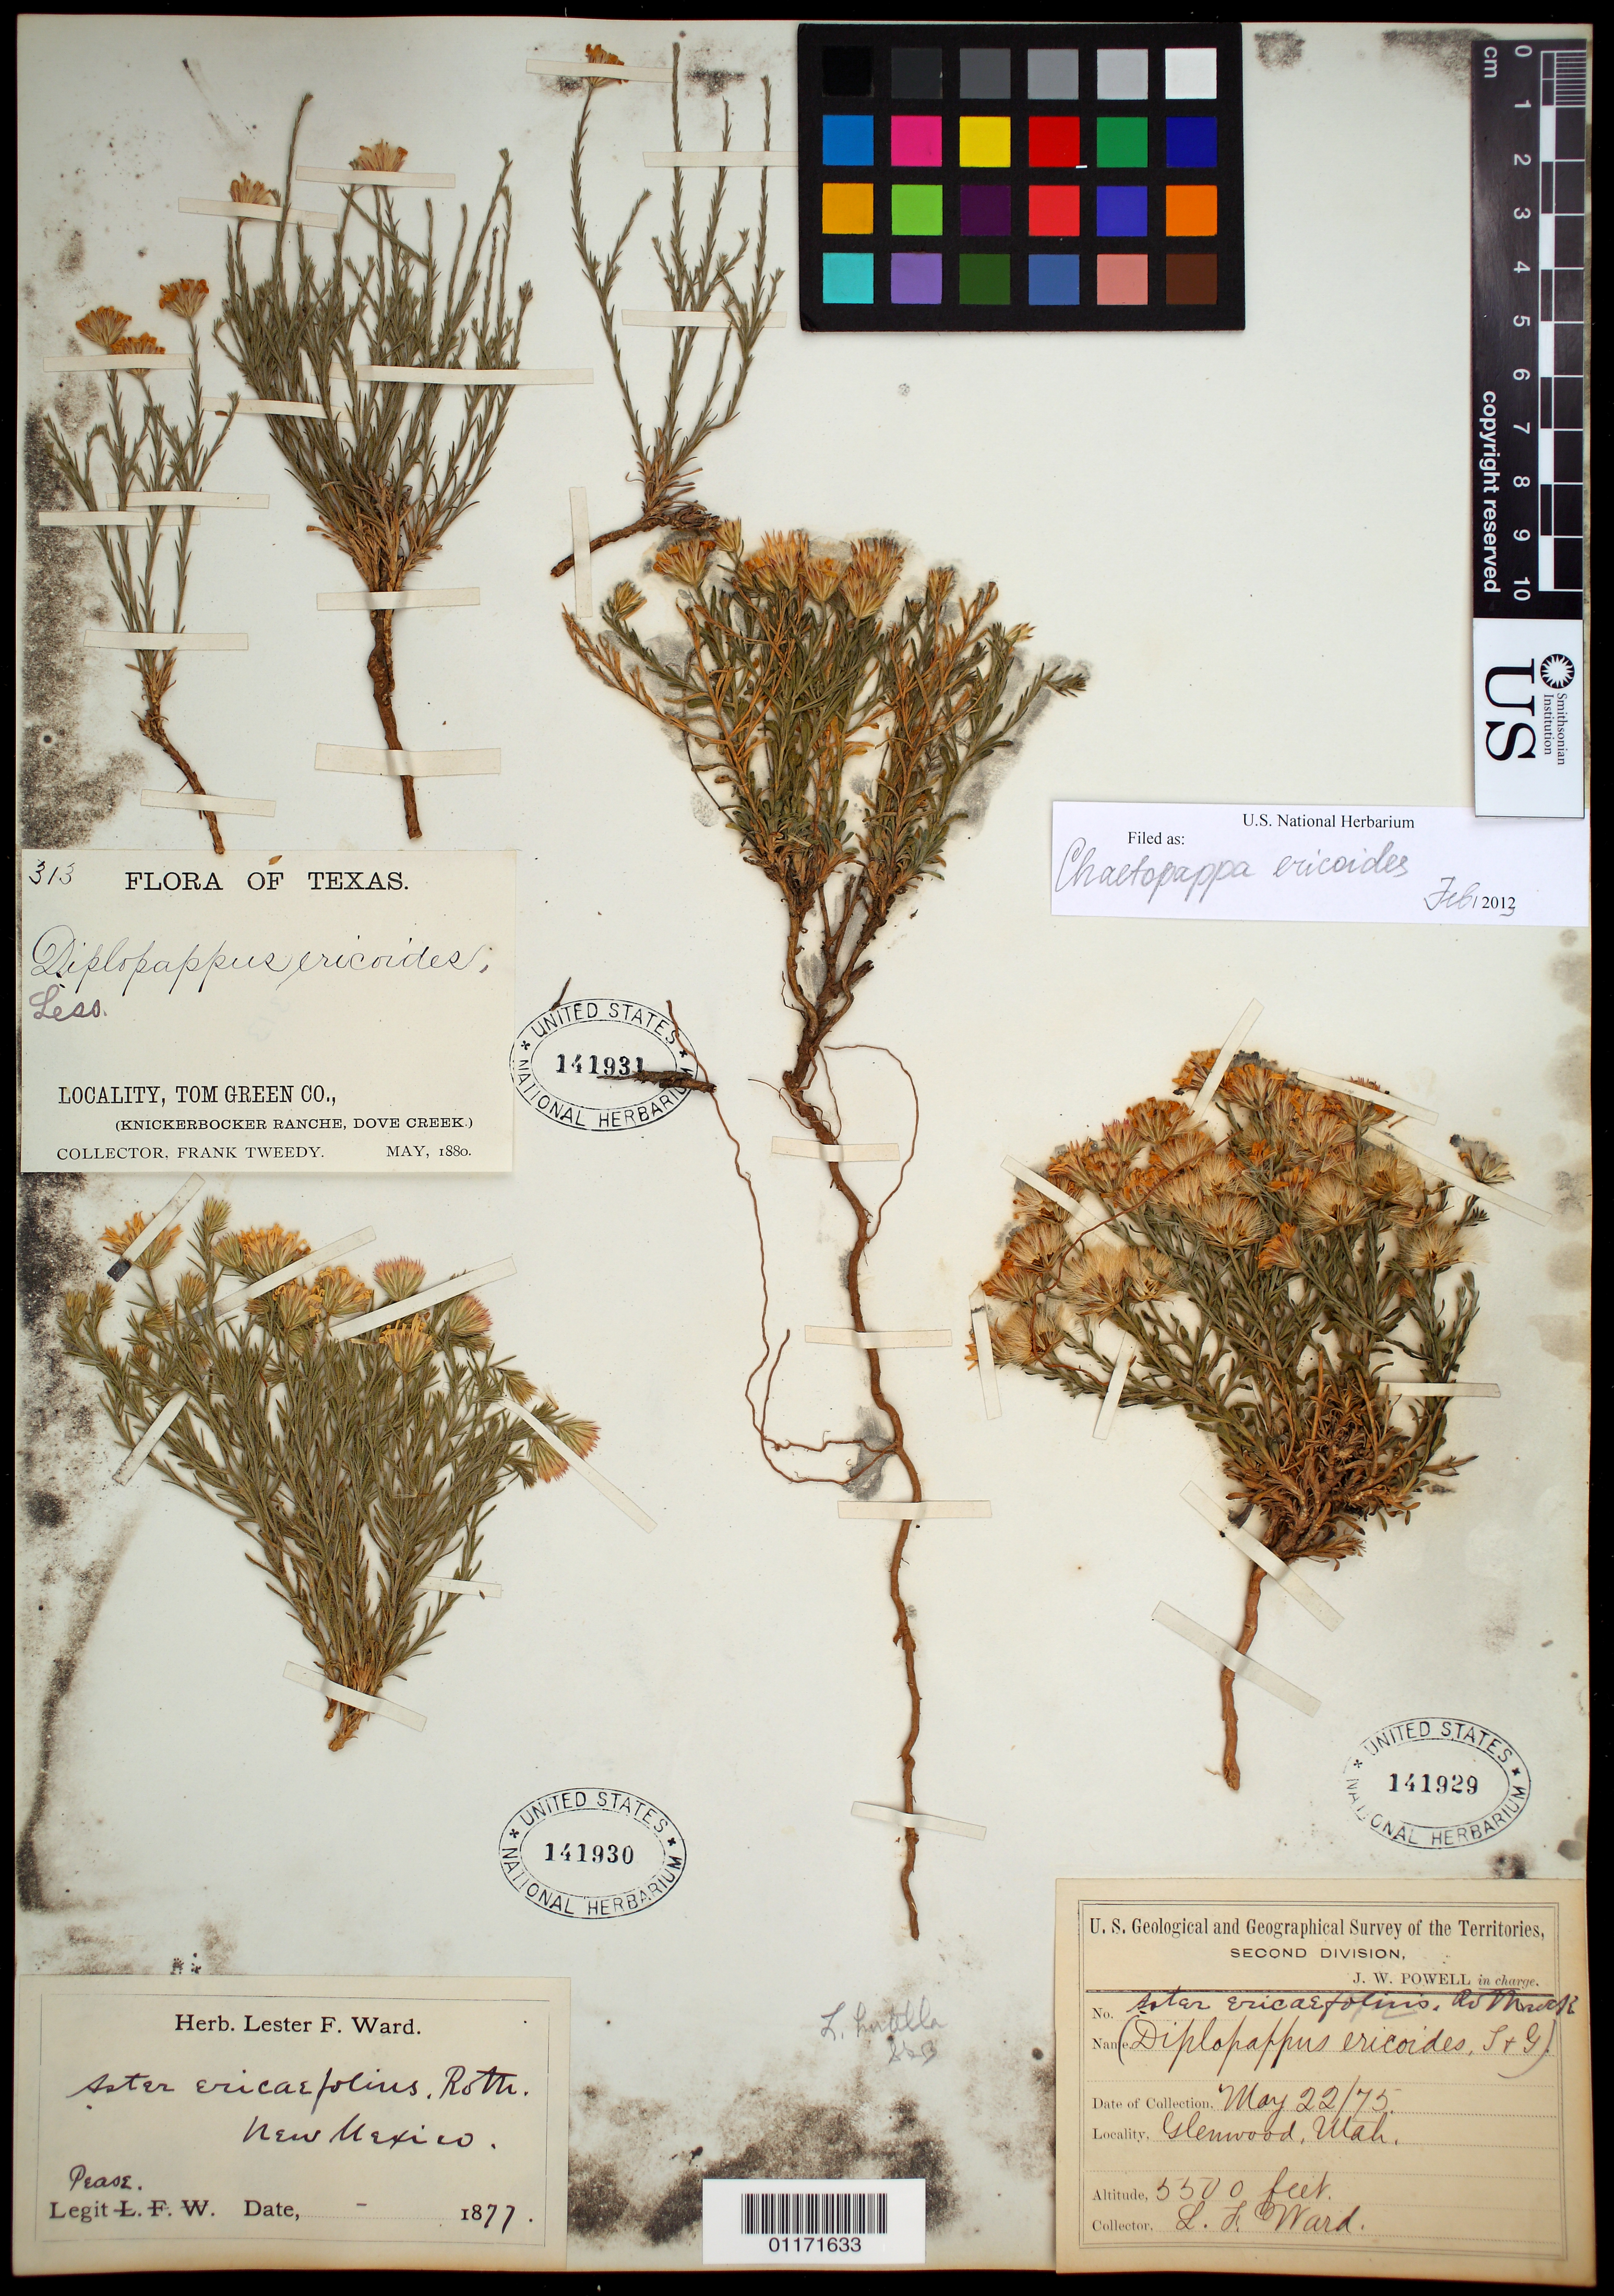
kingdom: Plantae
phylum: Tracheophyta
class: Magnoliopsida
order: Asterales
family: Asteraceae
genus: Chaetopappa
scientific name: Chaetopappa ericoides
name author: (Torr.) G.L. Nesom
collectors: F. Tweedy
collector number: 313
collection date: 1880-05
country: United States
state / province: Texas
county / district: Tom Green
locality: Knickerbocker Ranche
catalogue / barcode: US 141931-3